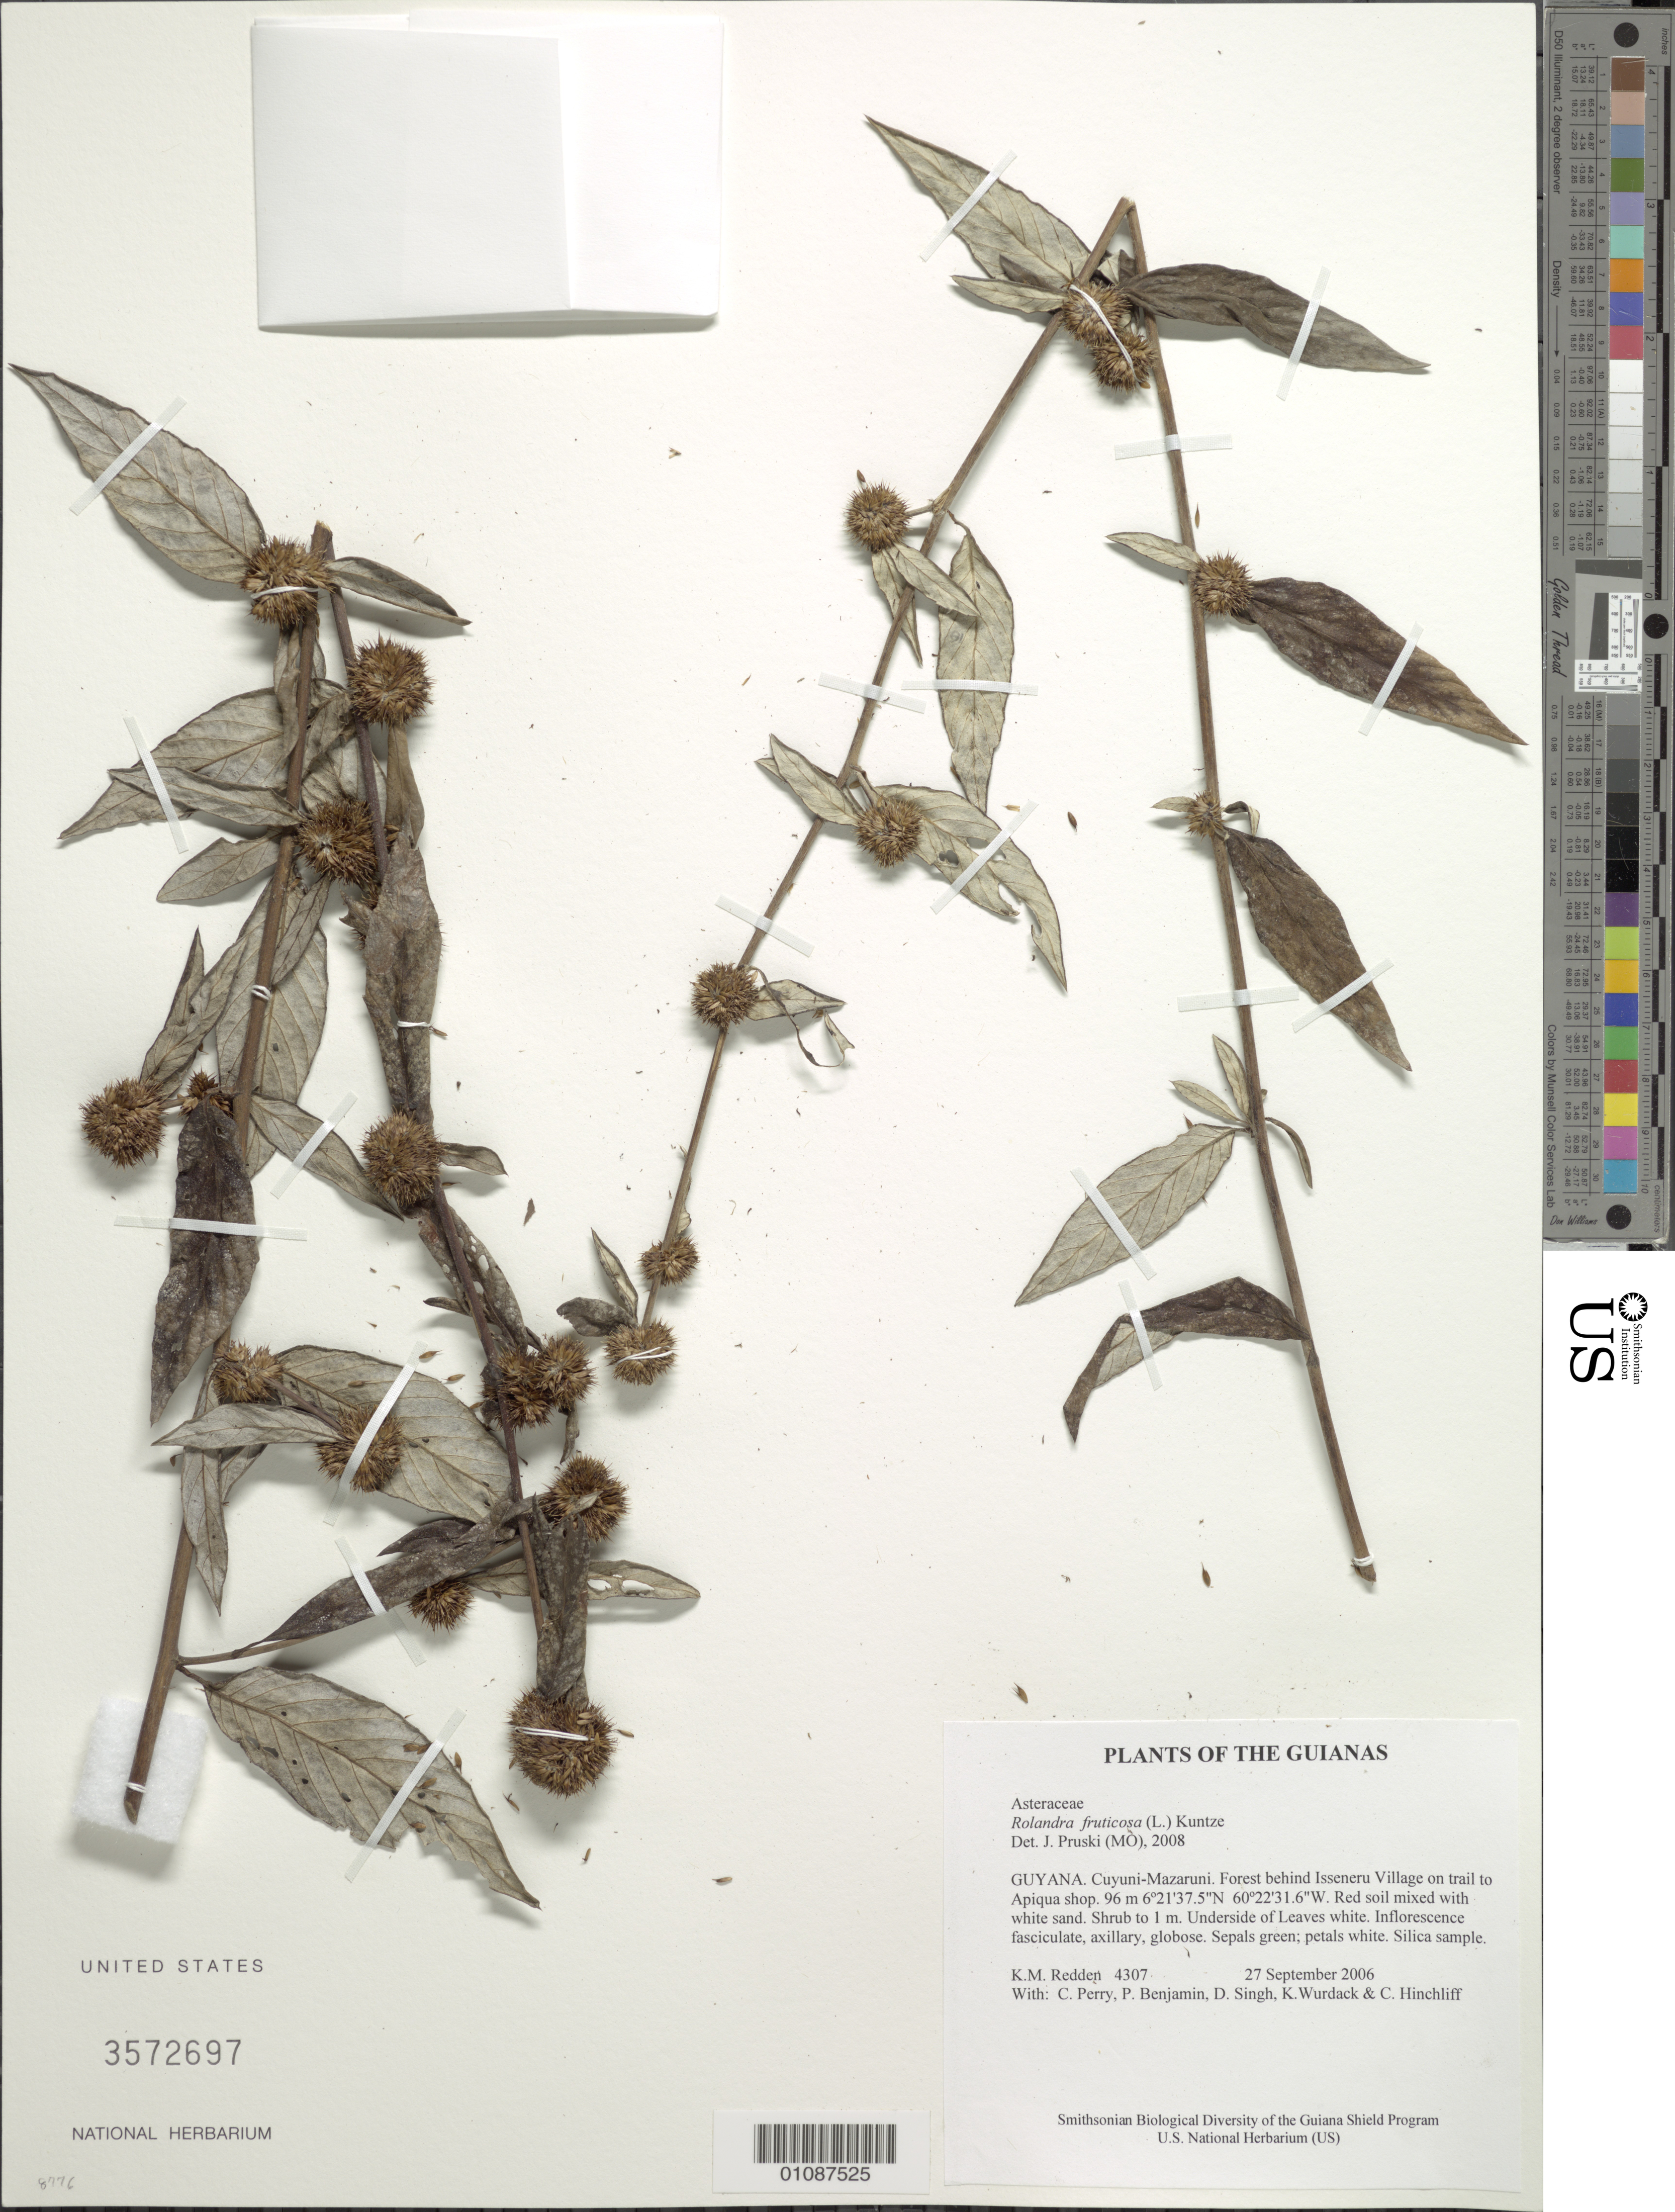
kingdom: Plantae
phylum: Tracheophyta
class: Magnoliopsida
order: Asterales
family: Asteraceae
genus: Rolandra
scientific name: Rolandra fruticosa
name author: (L.) Kuntze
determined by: Pruski, J. F.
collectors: K. M. Redden, C. Perry, P. Benjamin, D. Singh, K. Wurdack & C. E. Hinchliff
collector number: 4307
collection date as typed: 27 September 2006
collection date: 2006-09-27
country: Guyana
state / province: Cuyuni-Mazaruni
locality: Forest behind Isseneru Village on trail to Apiqua shop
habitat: Red soil mixed with white sand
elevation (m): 96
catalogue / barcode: US 3572697